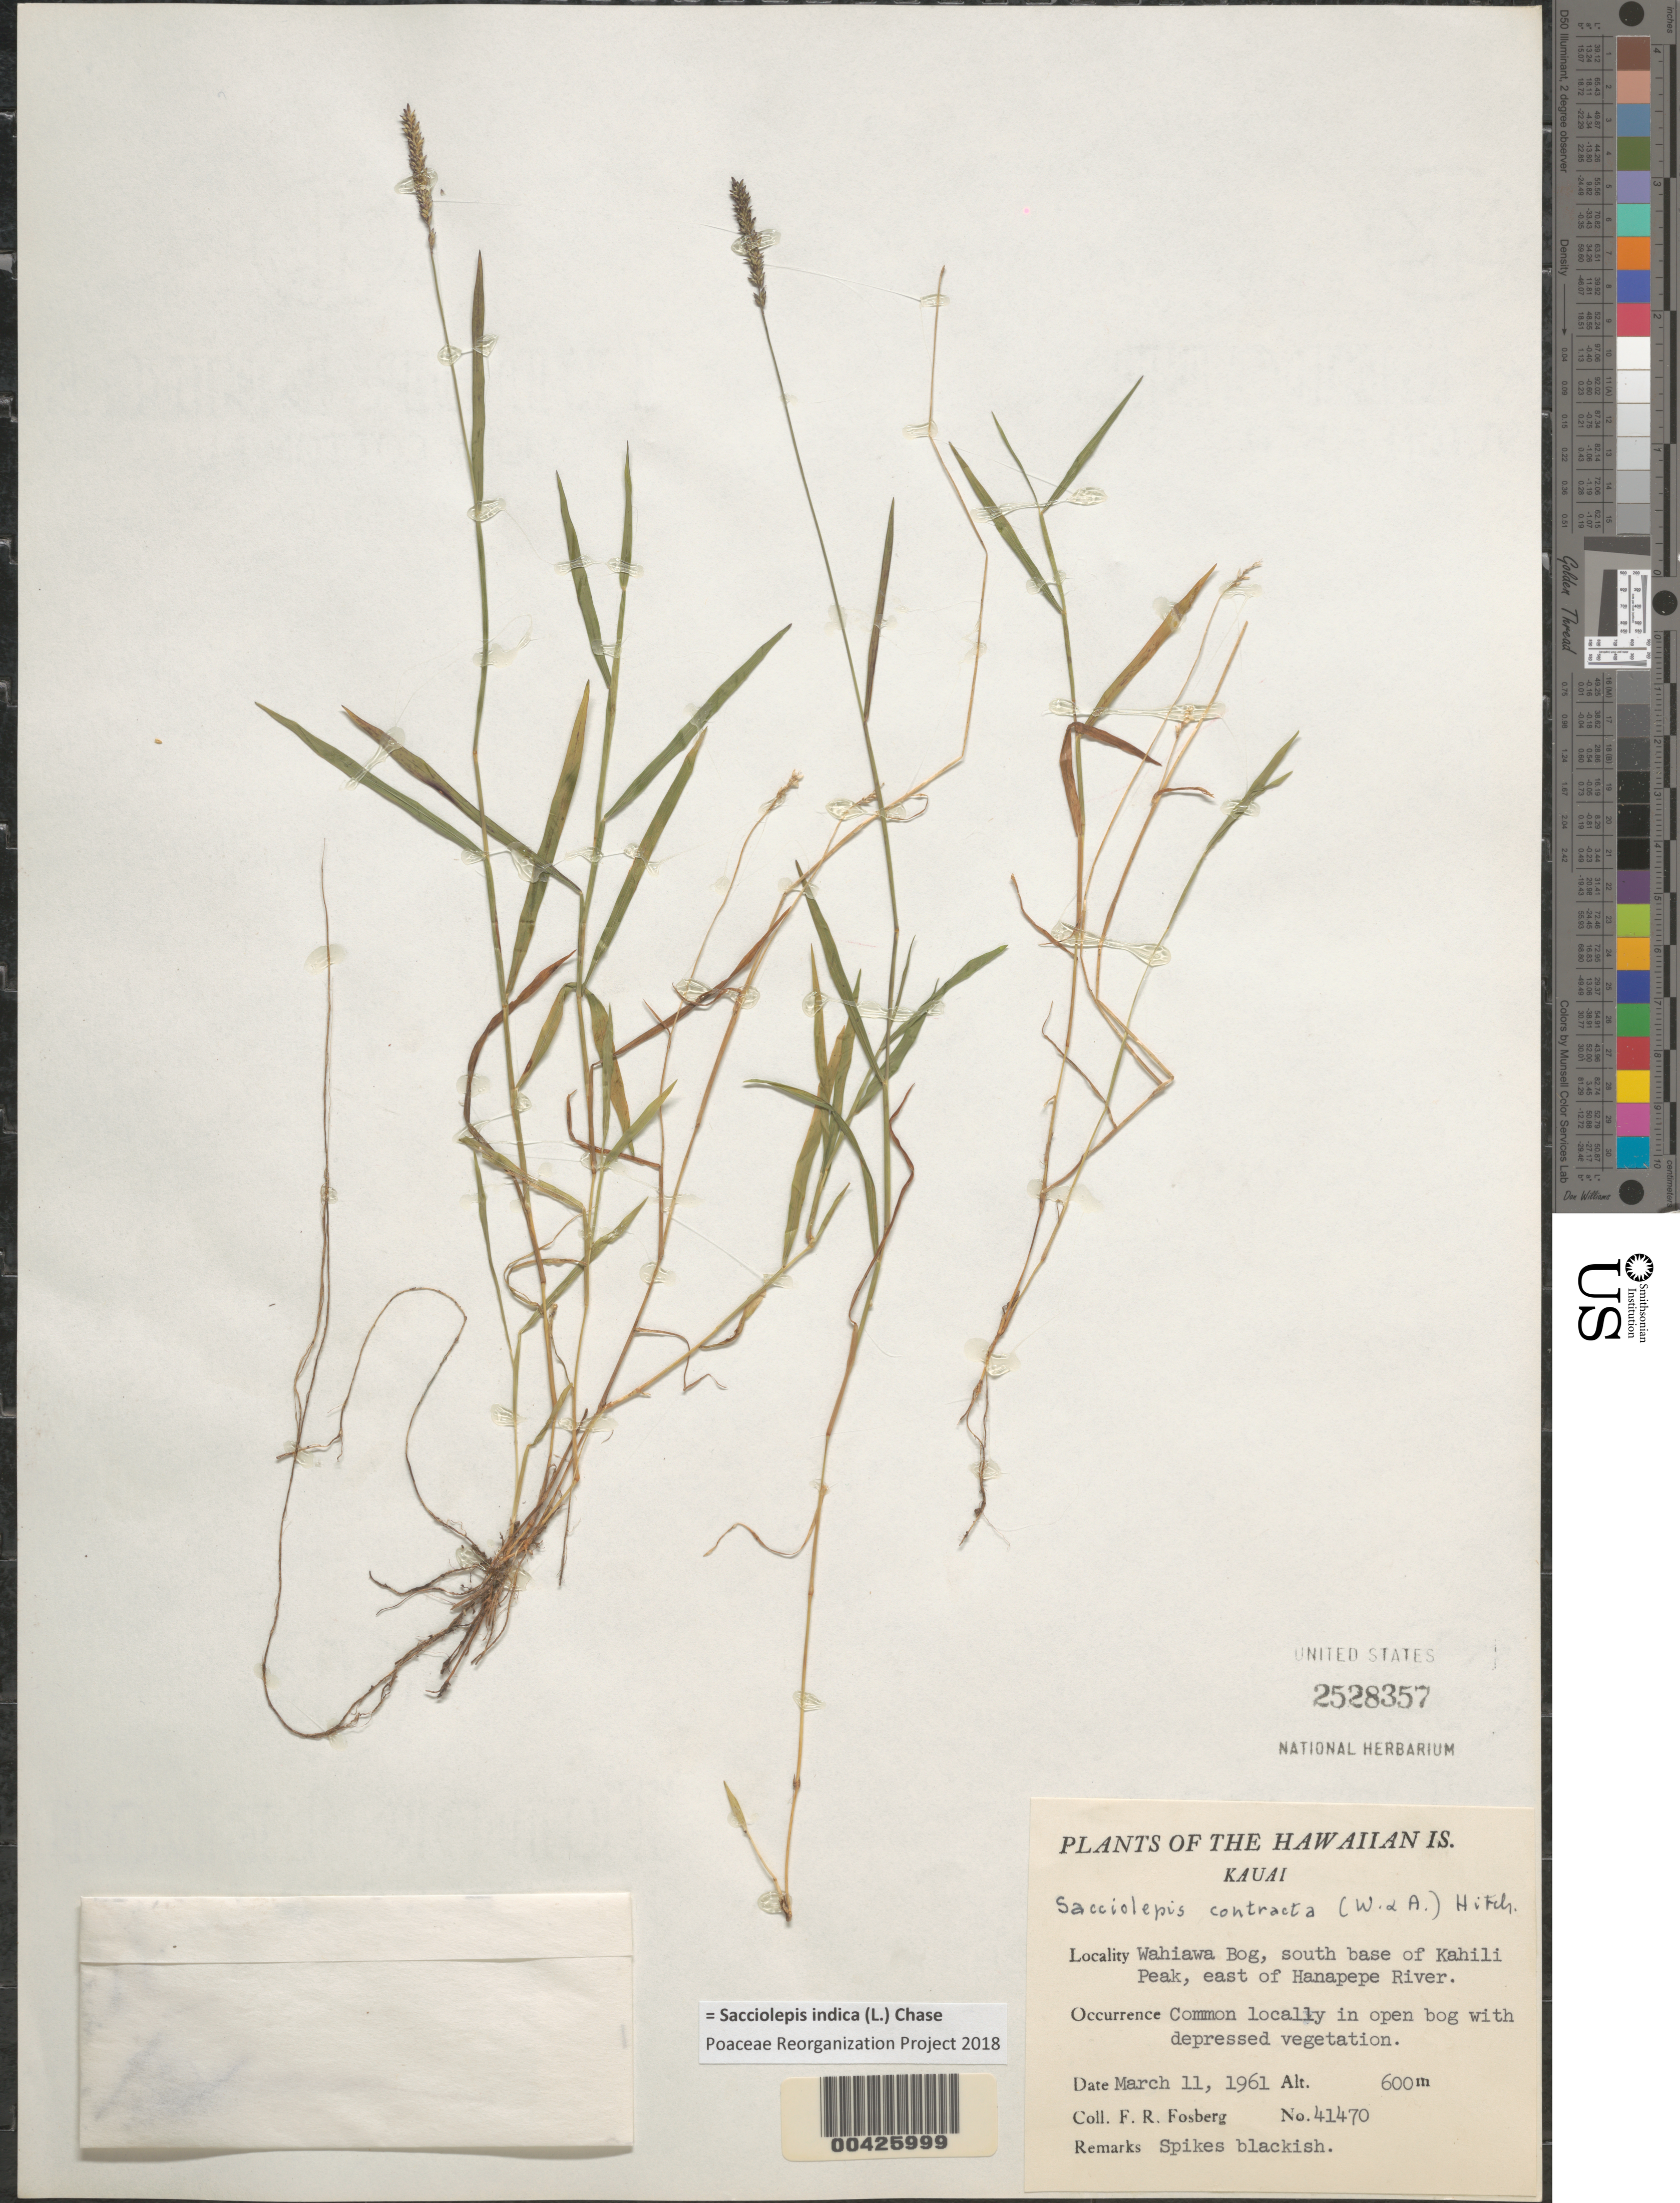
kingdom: Plantae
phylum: Tracheophyta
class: Liliopsida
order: Poales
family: Poaceae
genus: Sacciolepis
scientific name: Sacciolepis indica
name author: (L.) Chase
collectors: F. R. Fosberg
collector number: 41470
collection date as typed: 11 Mar 1961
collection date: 1961-03-11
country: United States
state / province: Hawaii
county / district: Kauai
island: Kaua'i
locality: Wahiawa Bog, south base of Kahili Peak, E of Hanapape River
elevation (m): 600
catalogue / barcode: US 2528357